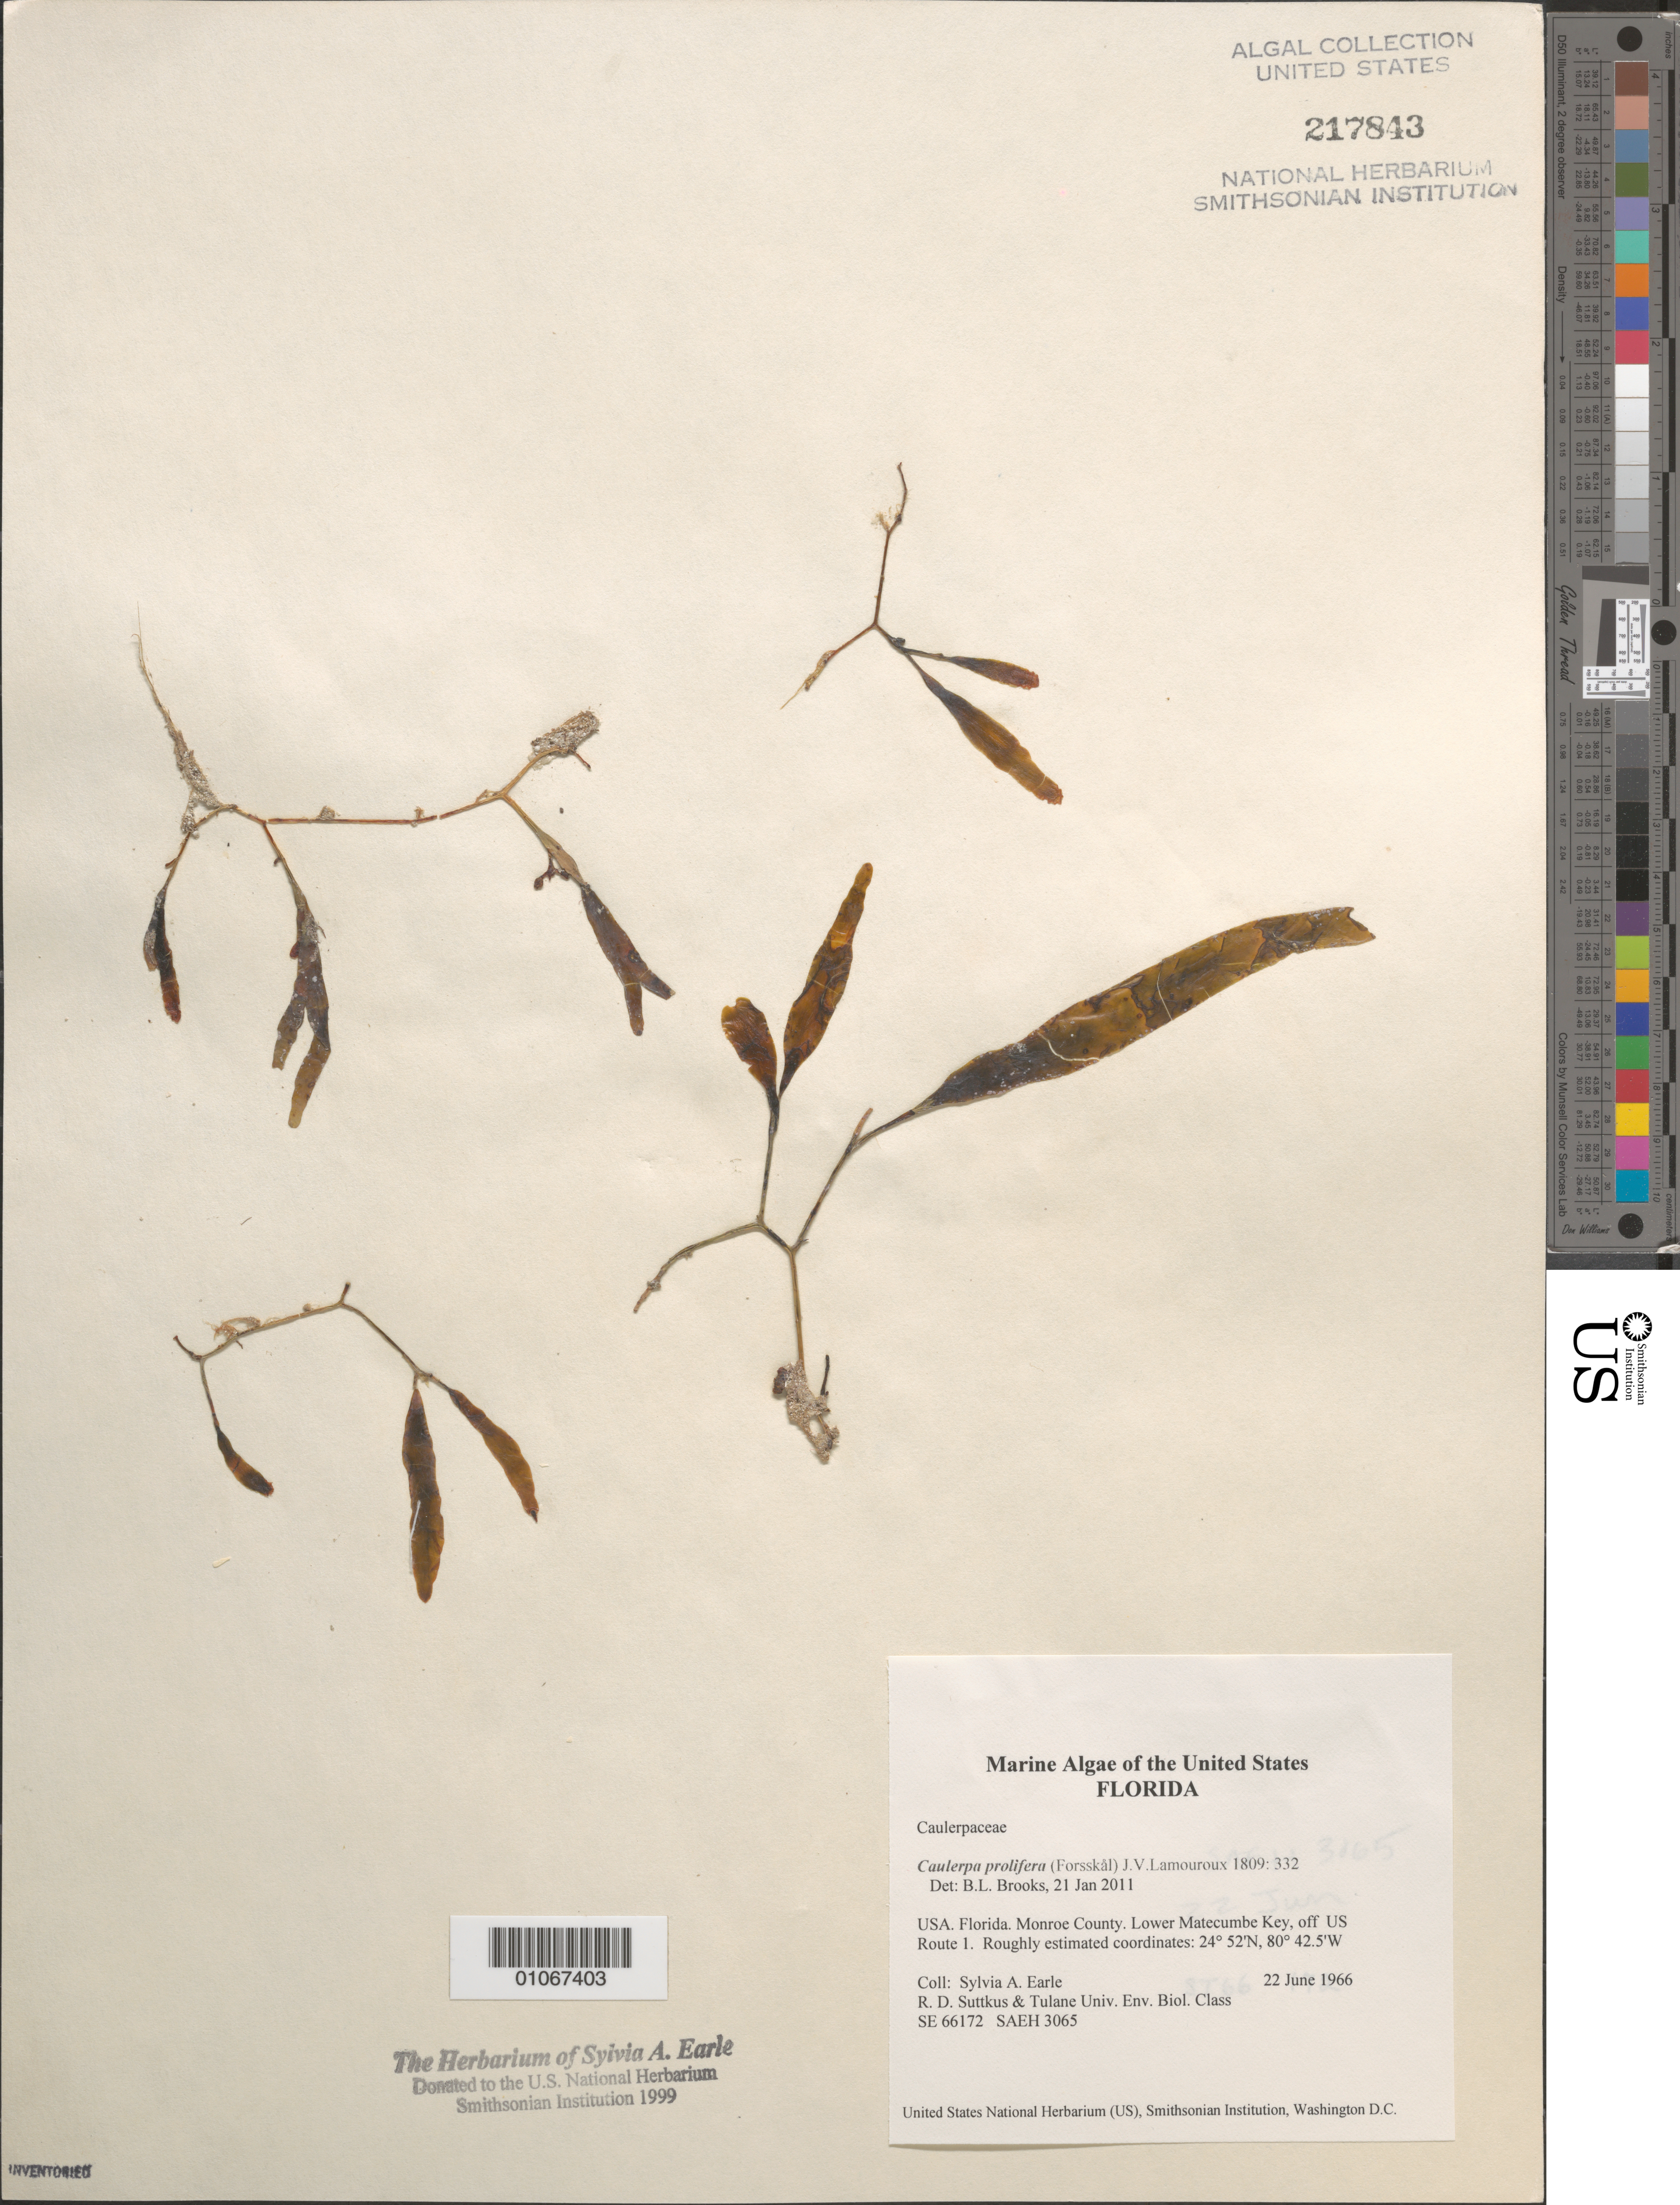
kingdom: Plantae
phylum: Chlorophyta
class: Ulvophyceae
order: Bryopsidales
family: Caulerpaceae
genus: Caulerpa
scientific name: Caulerpa prolifera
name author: (Forssk.) J.V.Lamouroux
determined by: Brooks, B. L., (BOT), Smithsonian Institution - National Museum of Natural History (UNITED STATES)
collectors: S. A. Earle, R. Suttkus & Tulane Univ. Env. Biol. Class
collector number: SE 66172 & SAEH 3065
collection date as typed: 22 Jun 1966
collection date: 1966-06-22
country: United States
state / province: Florida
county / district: Monroe County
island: Lower Matecumbe Key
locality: Off US Route 1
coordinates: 24 52'N, 80 42.5'W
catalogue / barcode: US 217843